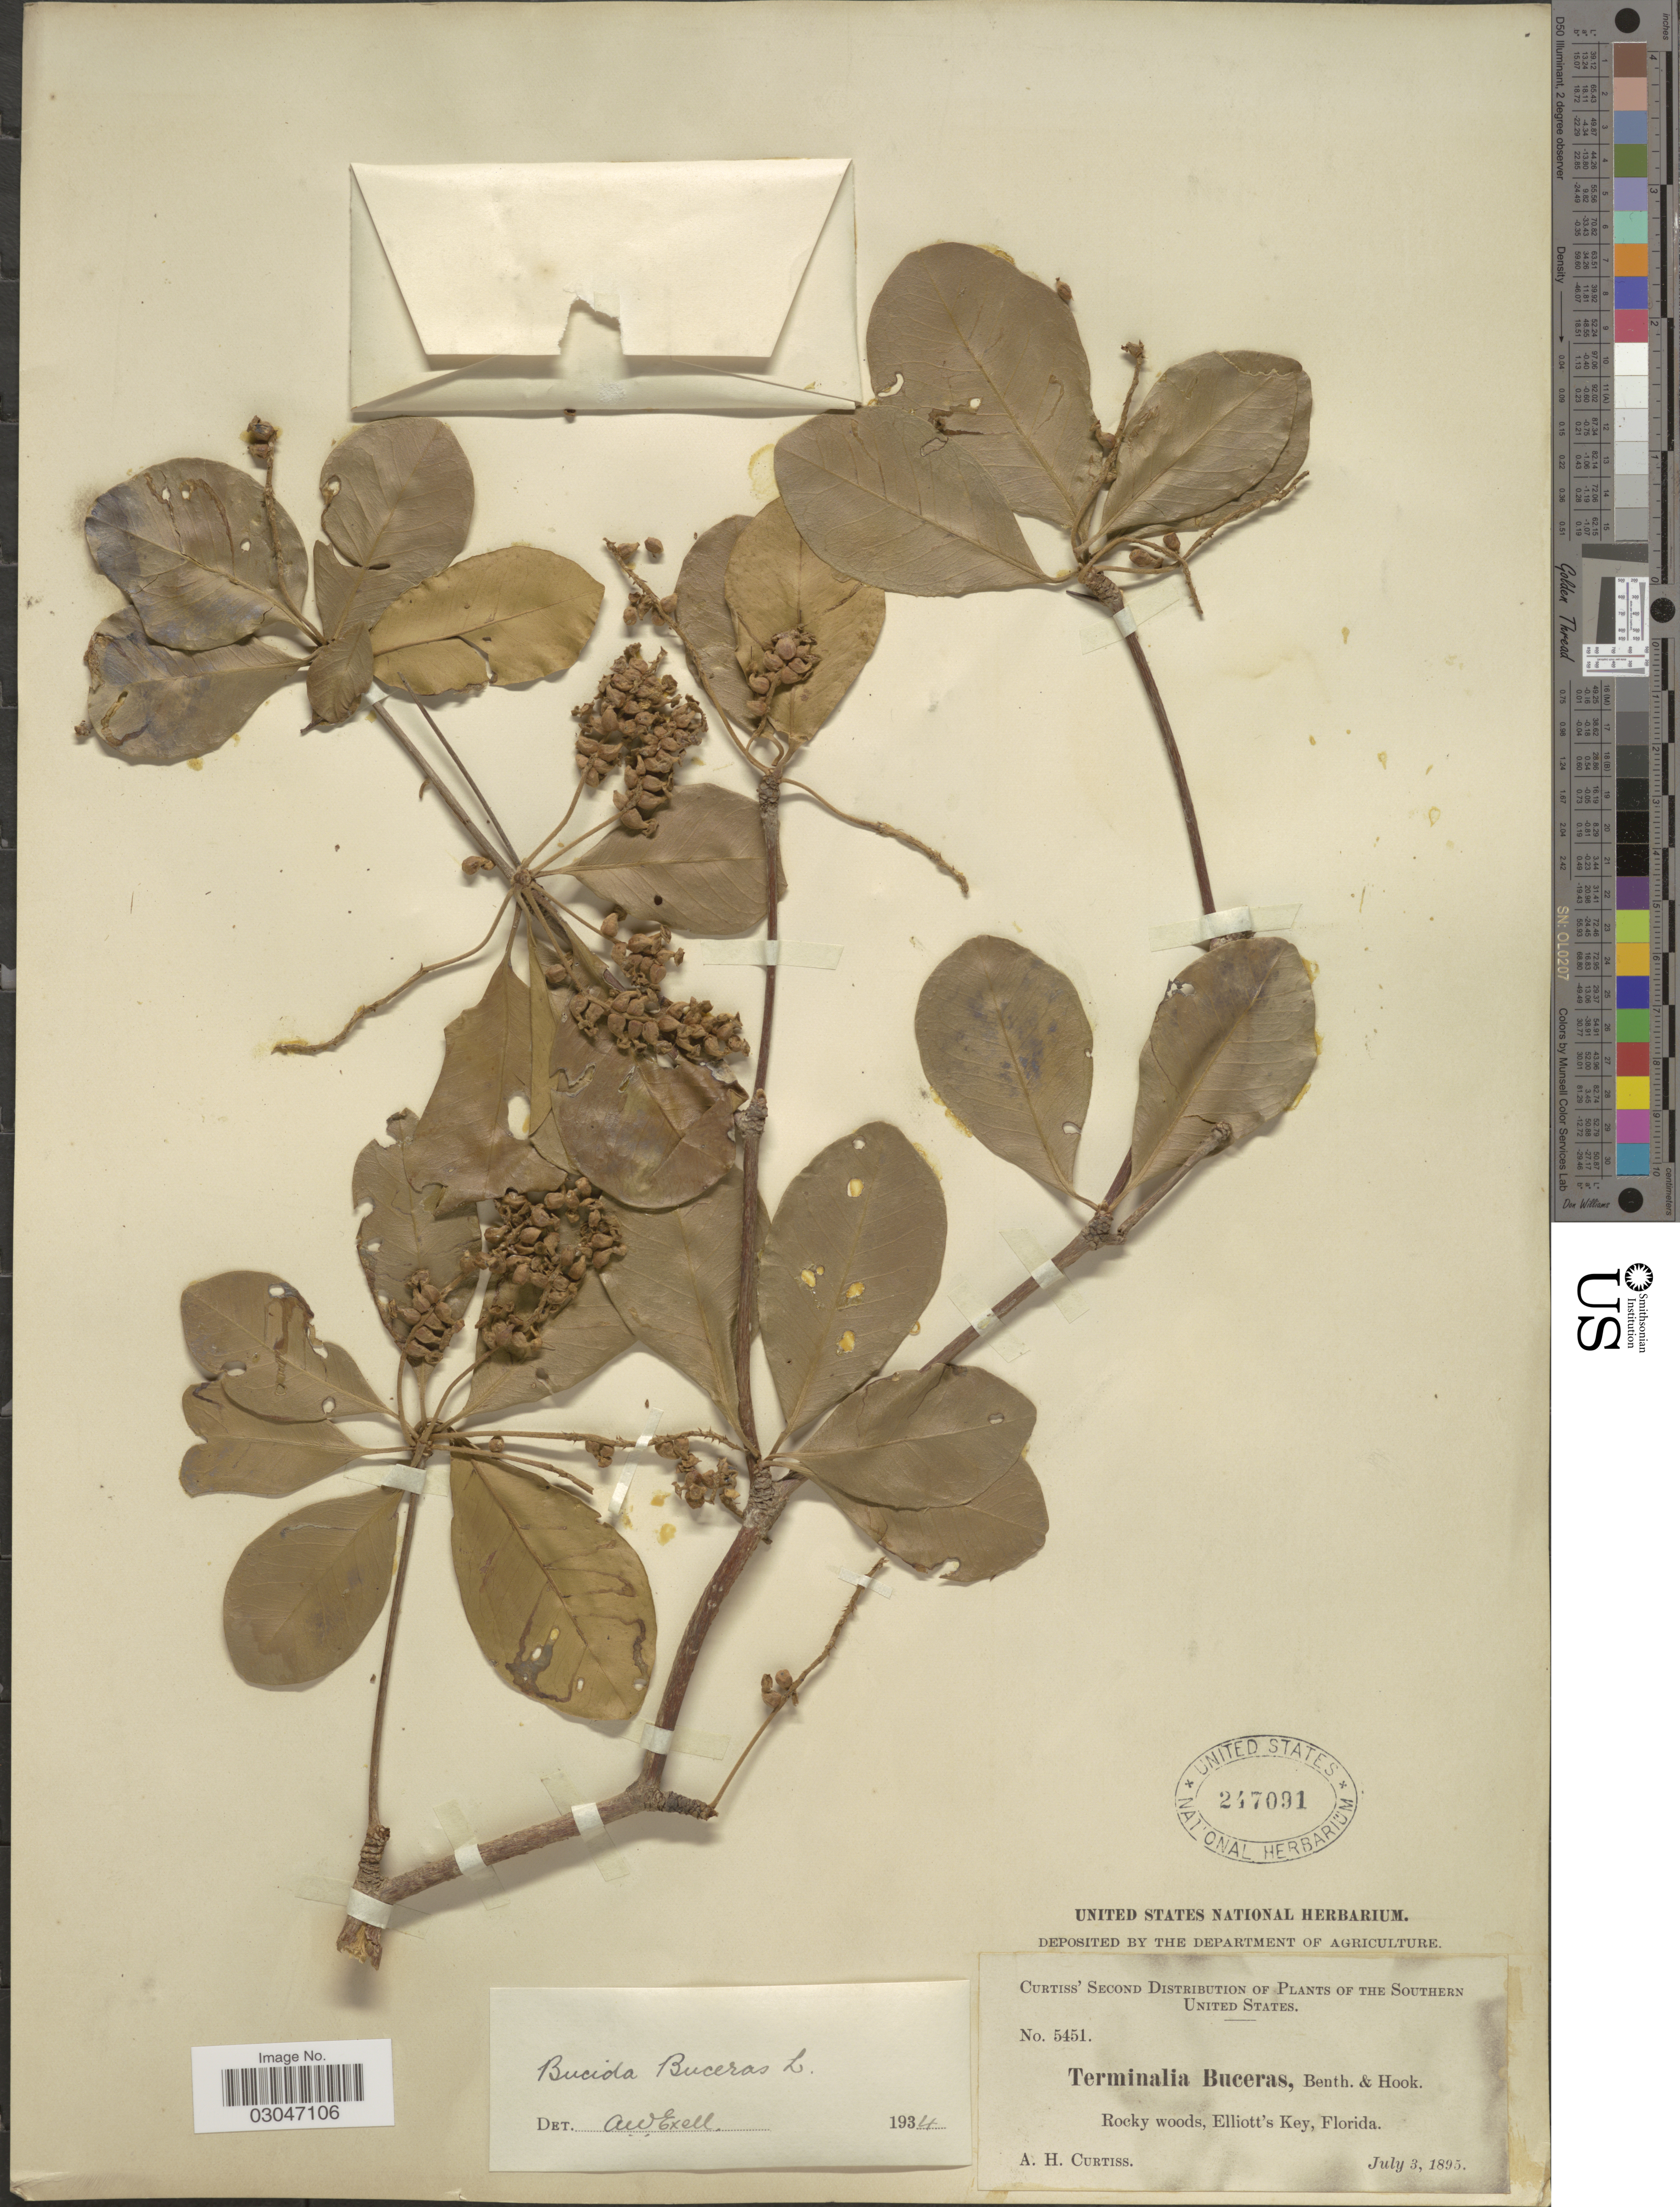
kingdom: Plantae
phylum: Tracheophyta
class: Magnoliopsida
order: Myrtales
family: Combretaceae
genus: Terminalia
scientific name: Terminalia buceras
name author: (L.) C. Wright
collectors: A. H. Curtiss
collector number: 5451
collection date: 1895-07-03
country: United States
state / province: Florida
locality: Rocky woods, Elliott's Key, The Southern United States.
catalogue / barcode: US 247091